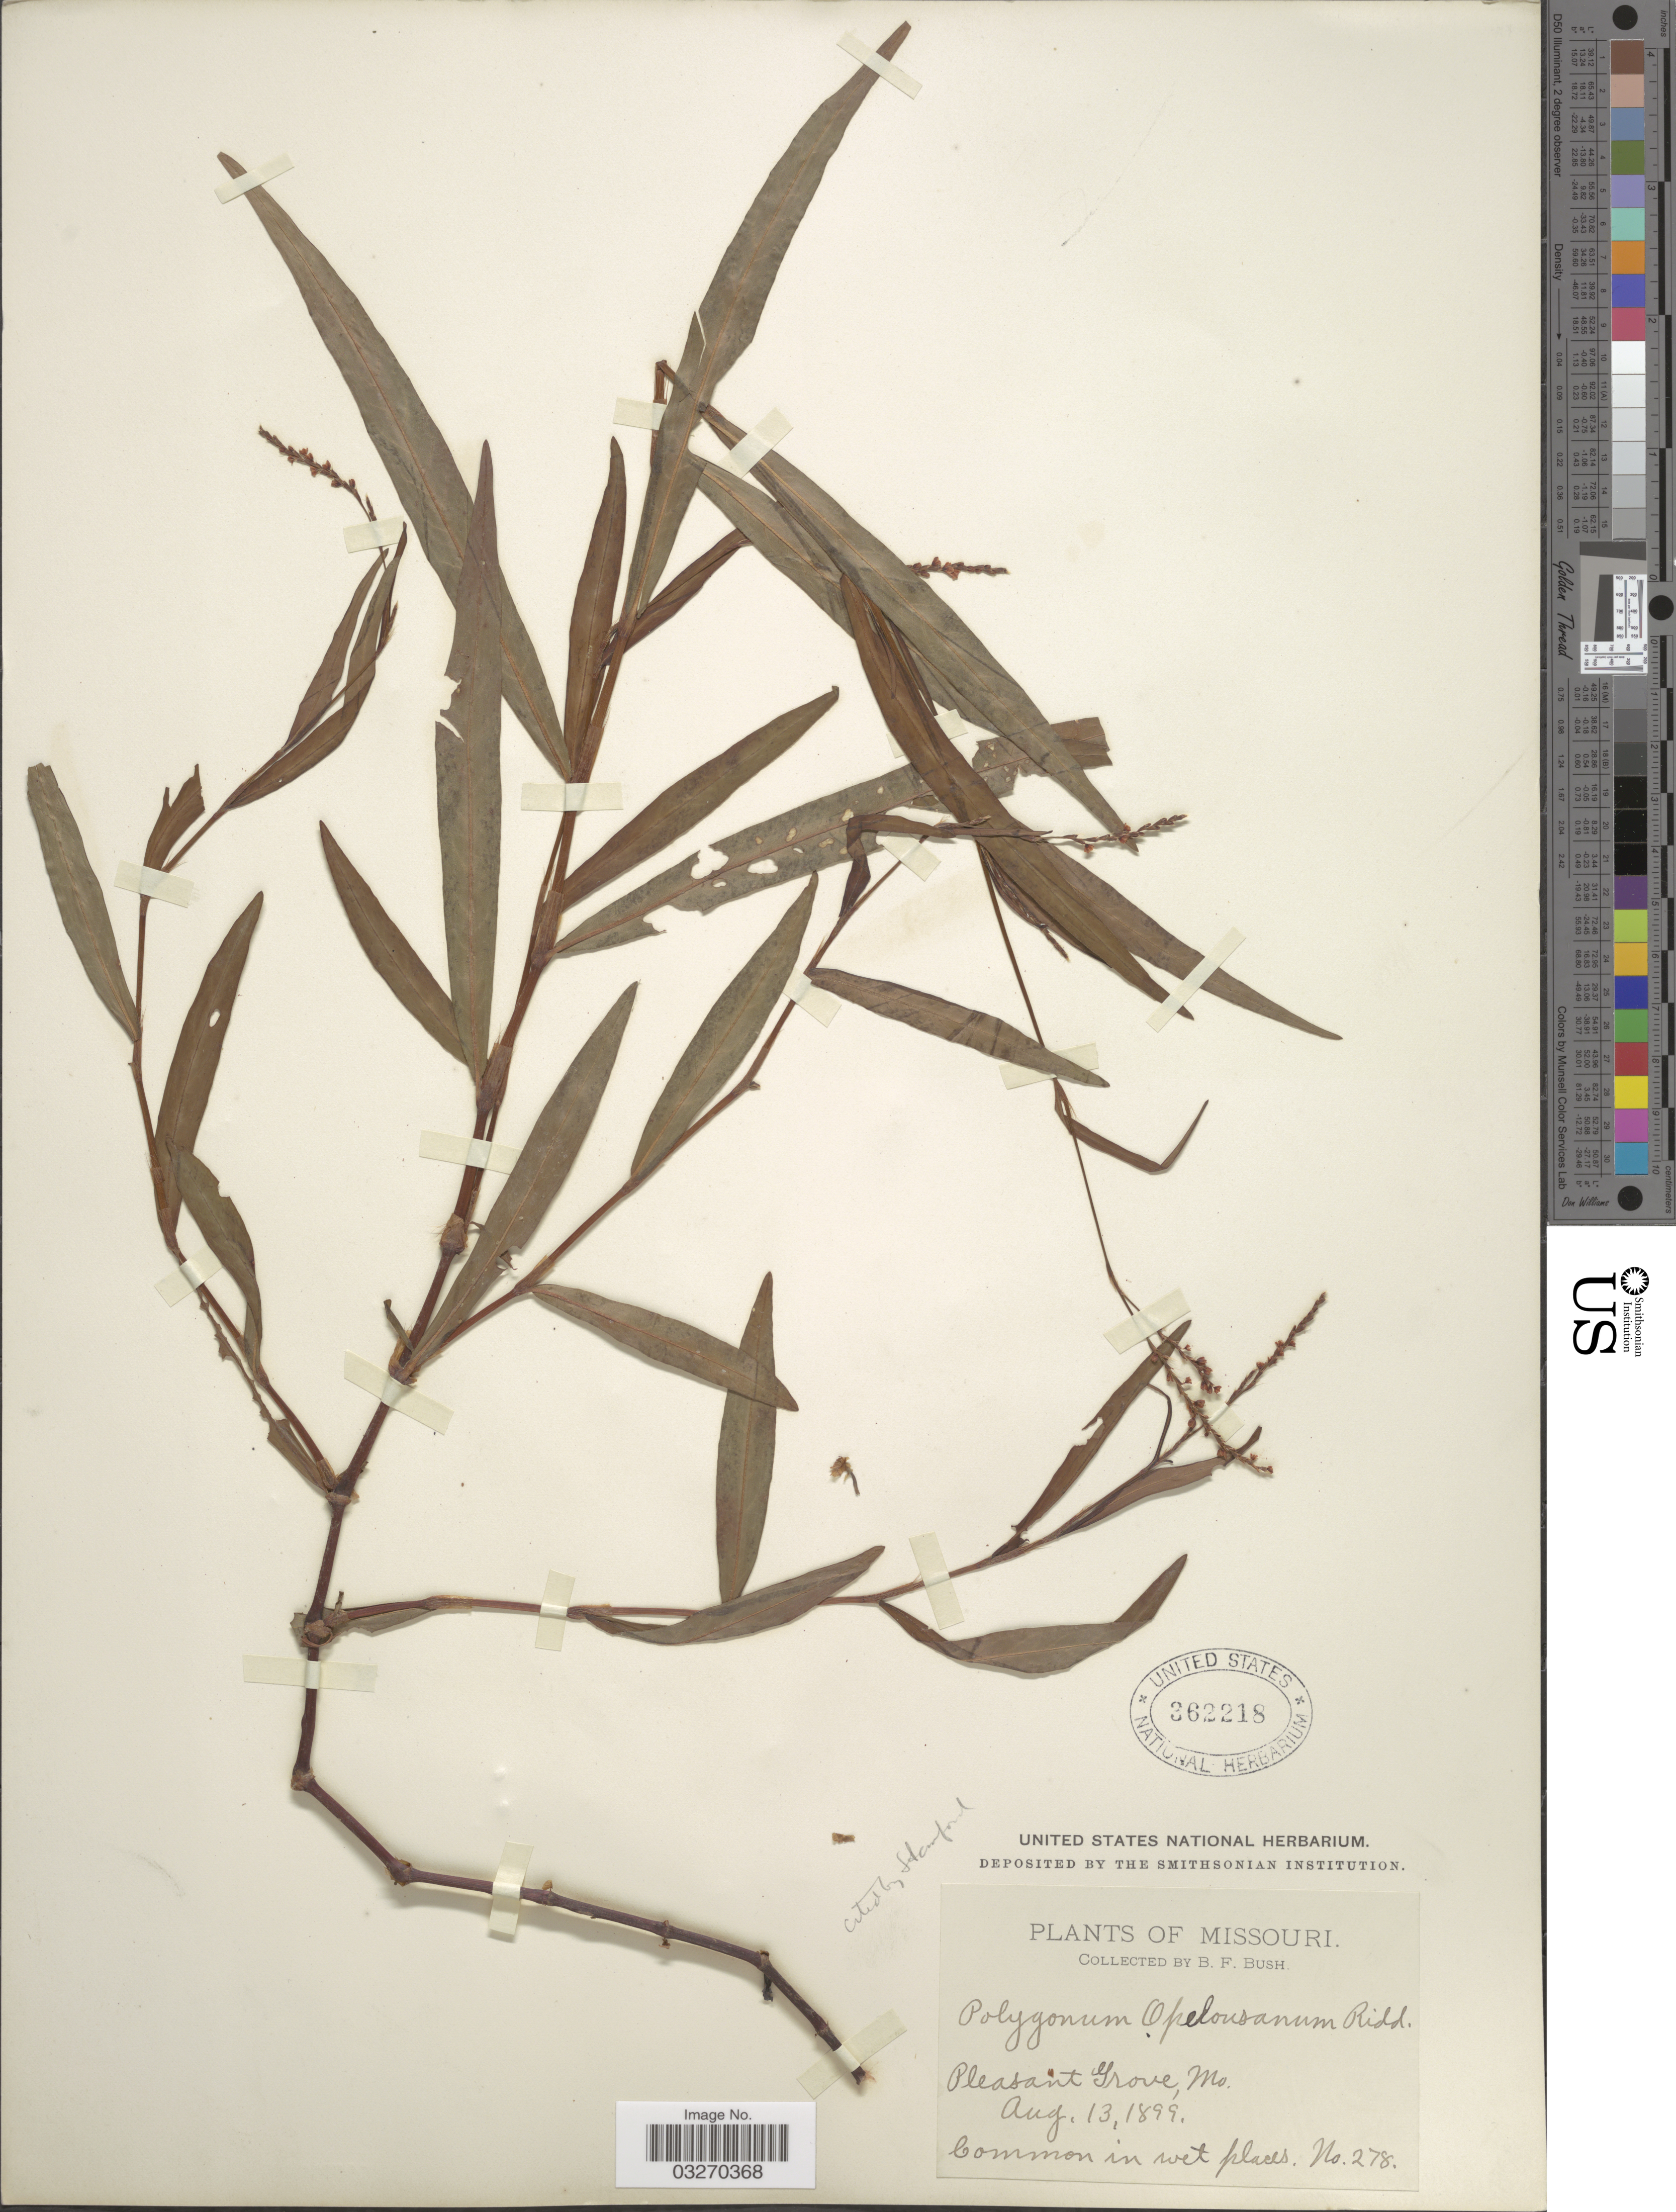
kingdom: Plantae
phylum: Tracheophyta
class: Magnoliopsida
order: Caryophyllales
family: Polygonaceae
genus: Persicaria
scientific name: Persicaria hydropiperoides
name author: (Michx.) Small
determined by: Atha, D. E.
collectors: B. F. Bush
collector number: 278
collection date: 1899-08-13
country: United States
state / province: Missouri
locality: Pleasant Grove.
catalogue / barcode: US 362218